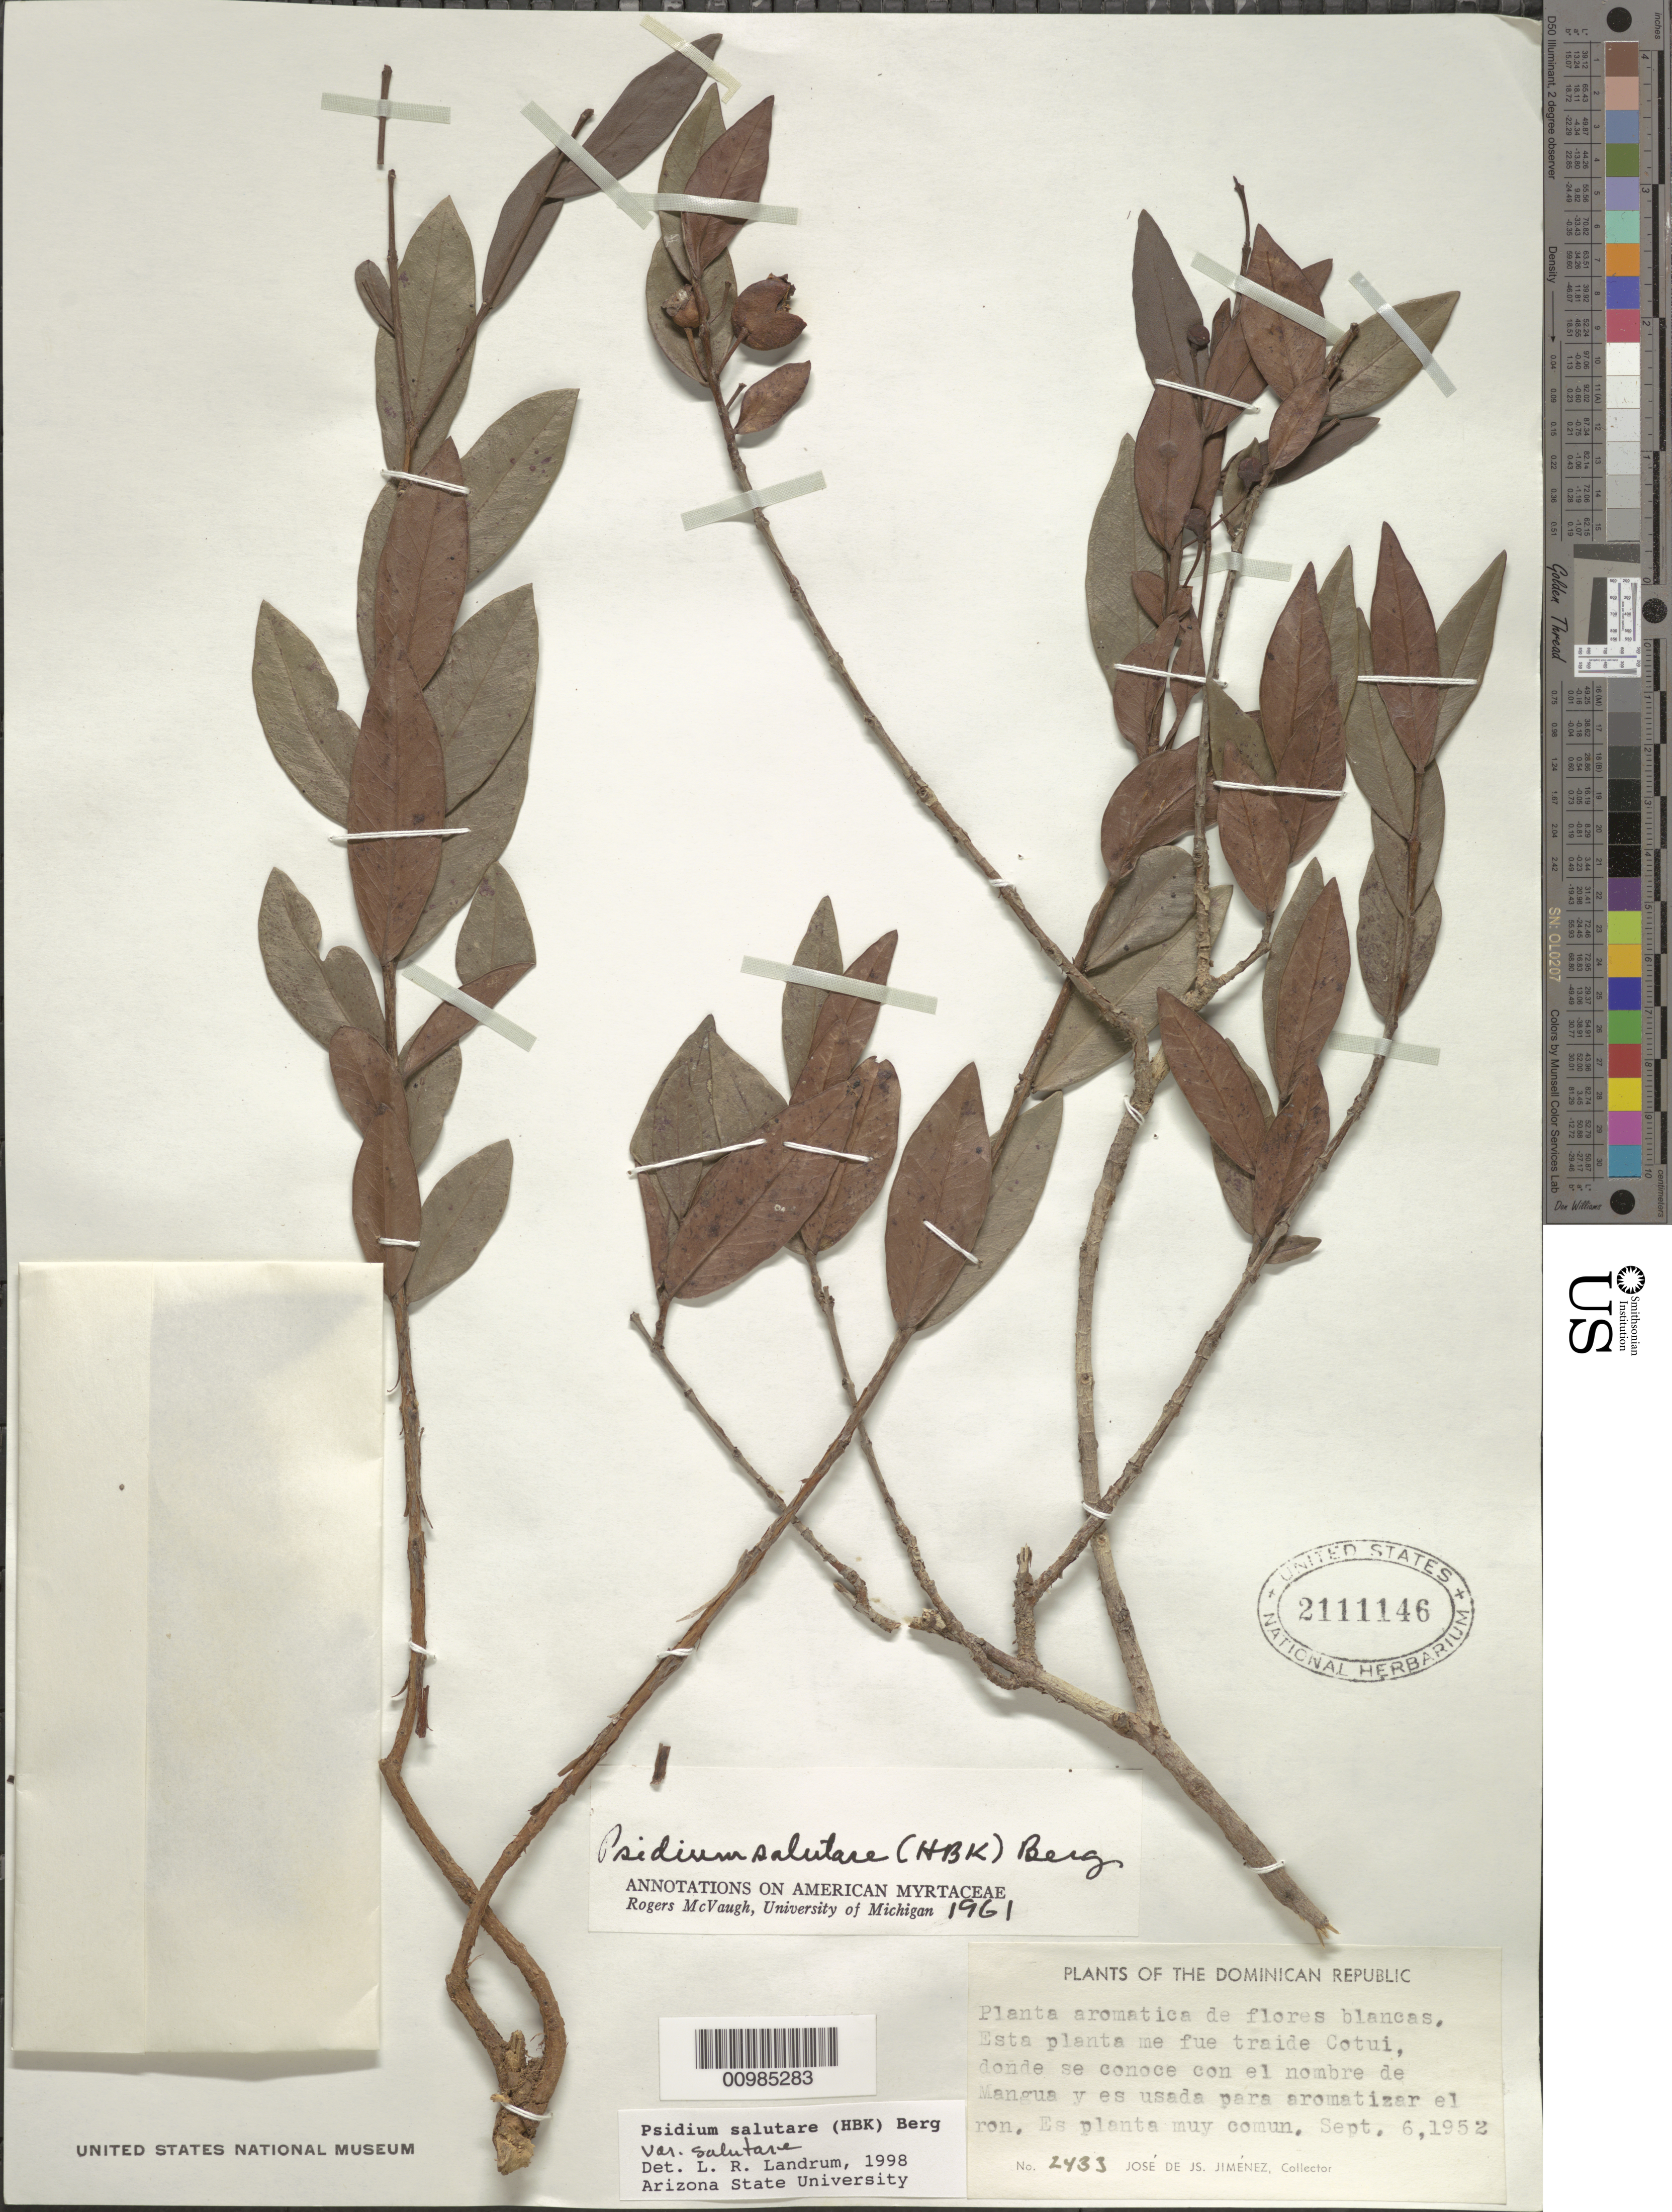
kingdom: Plantae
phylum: Tracheophyta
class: Magnoliopsida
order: Myrtales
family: Myrtaceae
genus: Psidium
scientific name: Psidium salutare var. salutare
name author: (Kunth) O. Berg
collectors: J. J. Jiménez Almonte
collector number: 2433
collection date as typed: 06 Sep 1952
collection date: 1952-09-06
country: Dominican Republic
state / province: Sánchez Ramírez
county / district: Cotui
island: Hispaniola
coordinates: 0 N, 0 E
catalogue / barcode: US 2111146